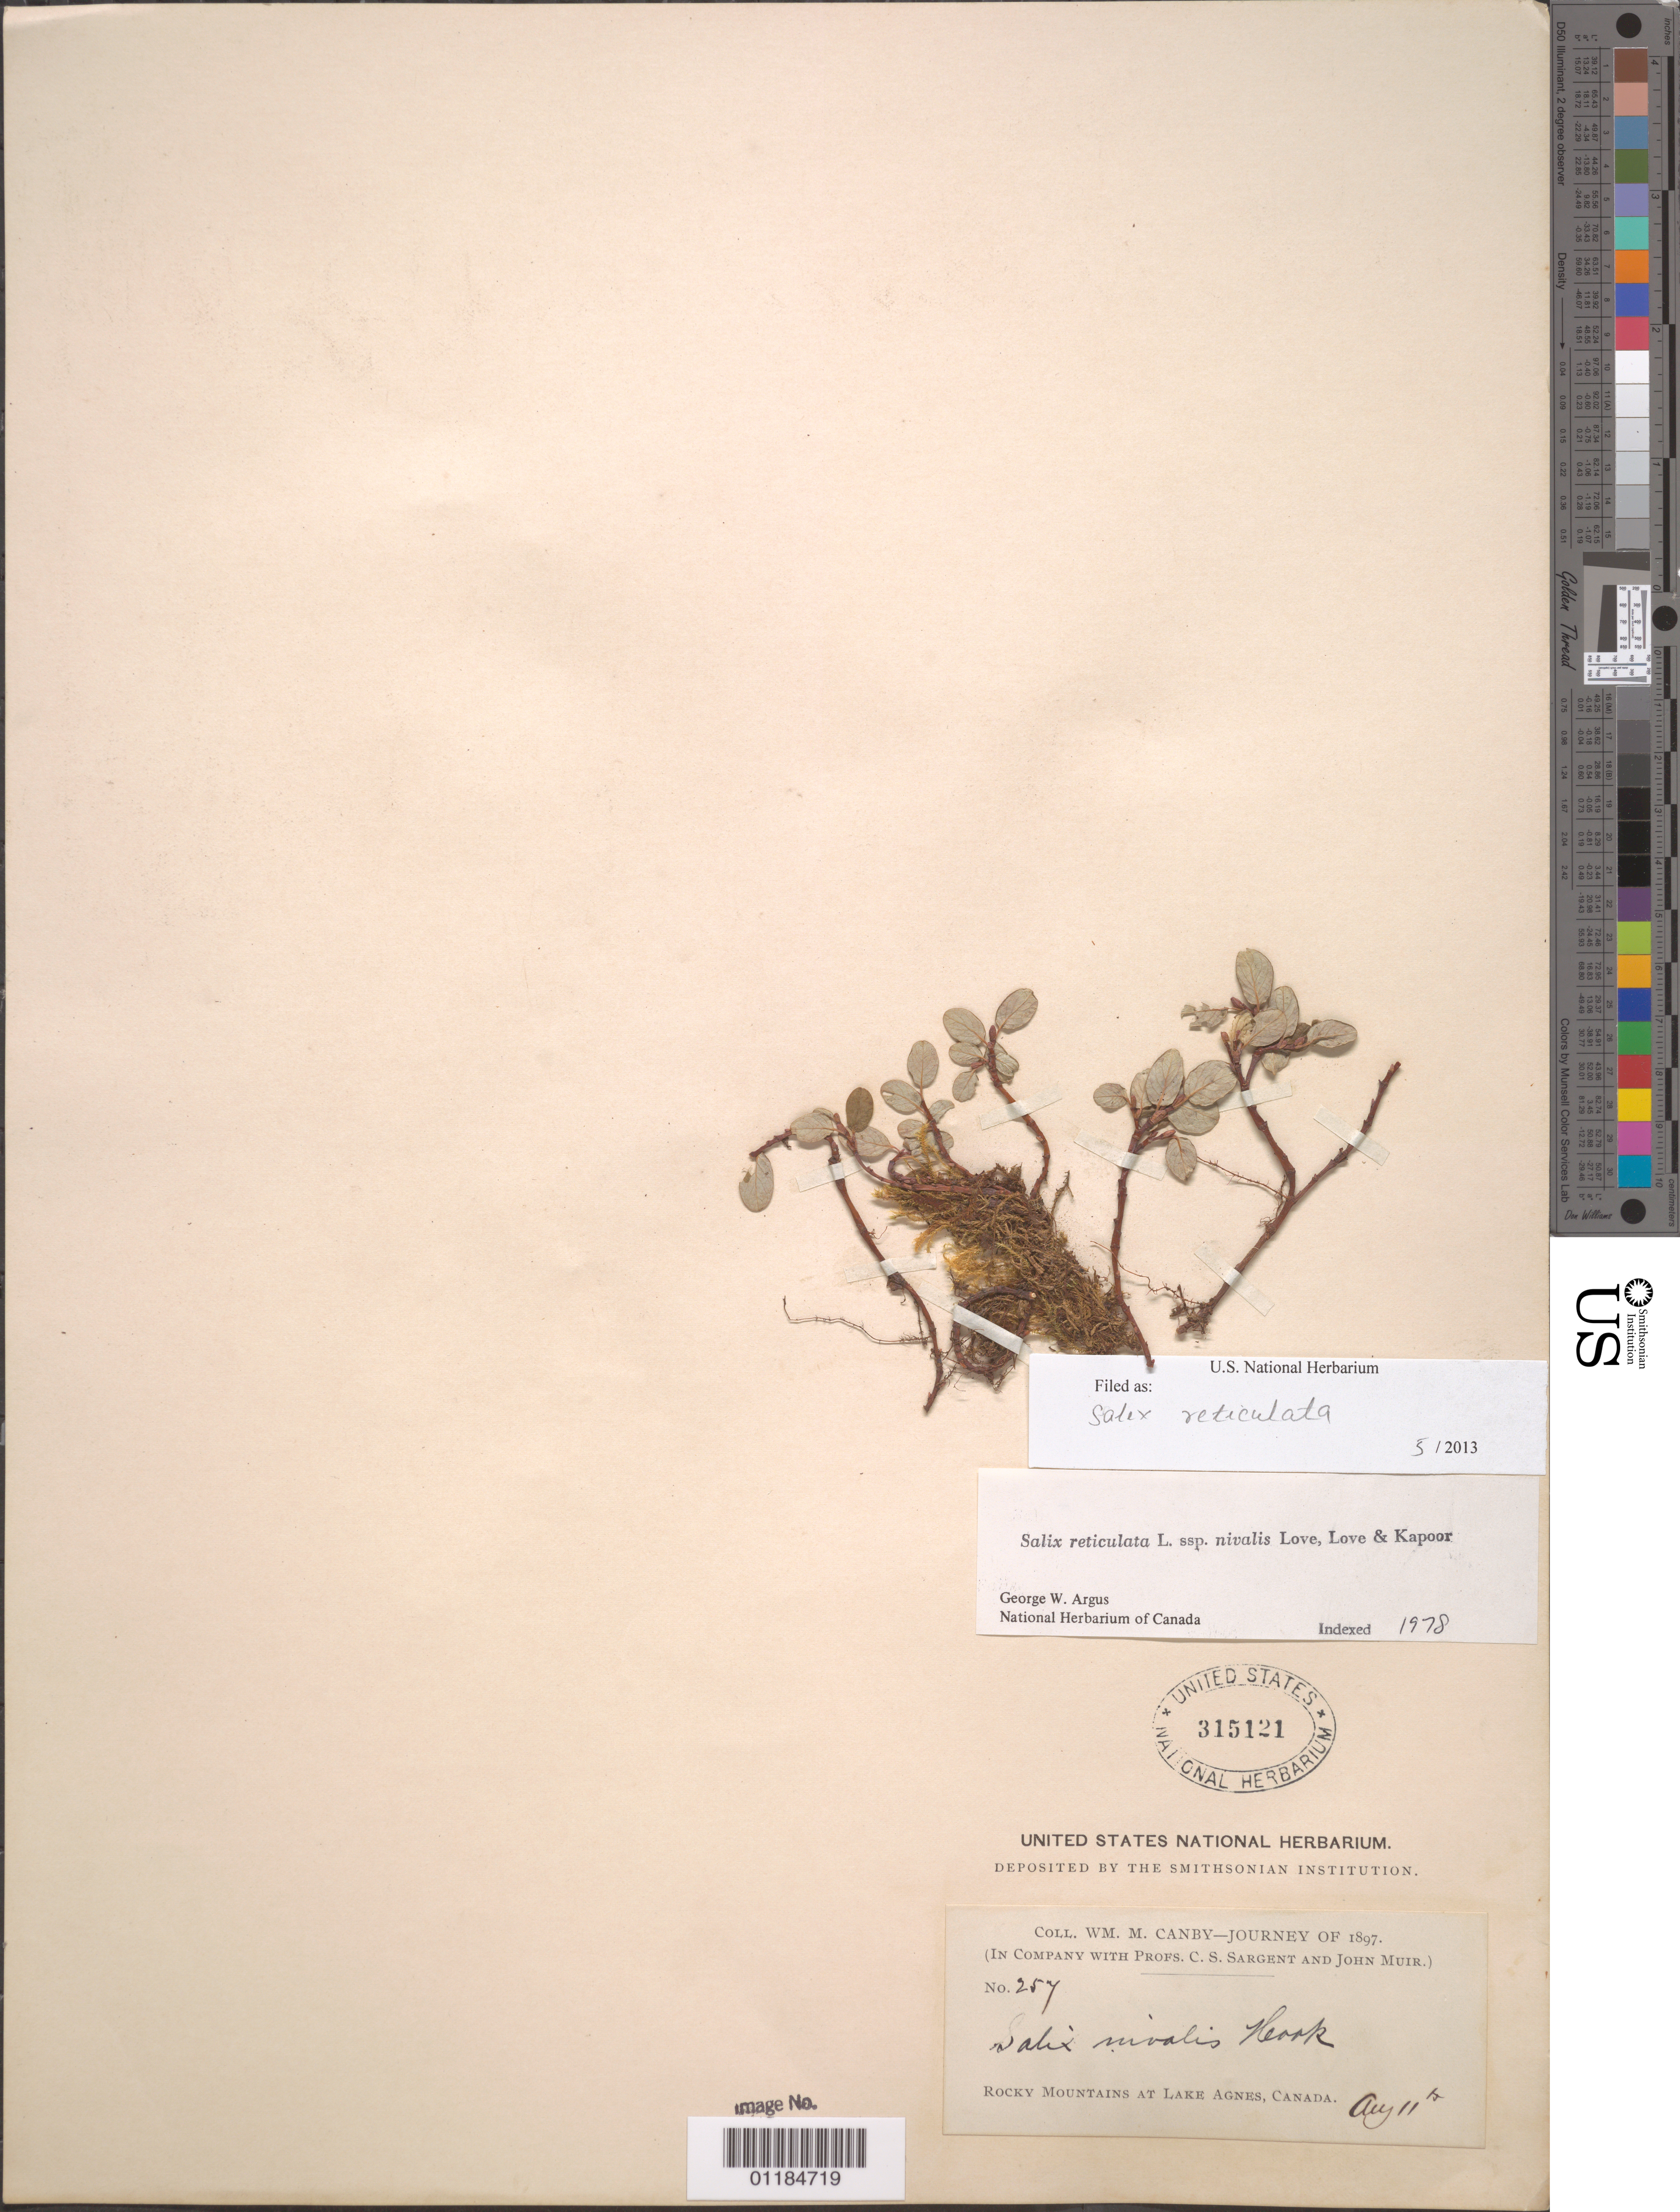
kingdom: Plantae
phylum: Tracheophyta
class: Magnoliopsida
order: Malpighiales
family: Salicaceae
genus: Salix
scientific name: Salix reticulata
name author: L.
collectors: W. M. Canby, C. S. Sargent & J. Muir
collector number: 257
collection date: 1897-08-11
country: Canada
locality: Rocky Mts. at Lake Agnes.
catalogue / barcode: US 315121